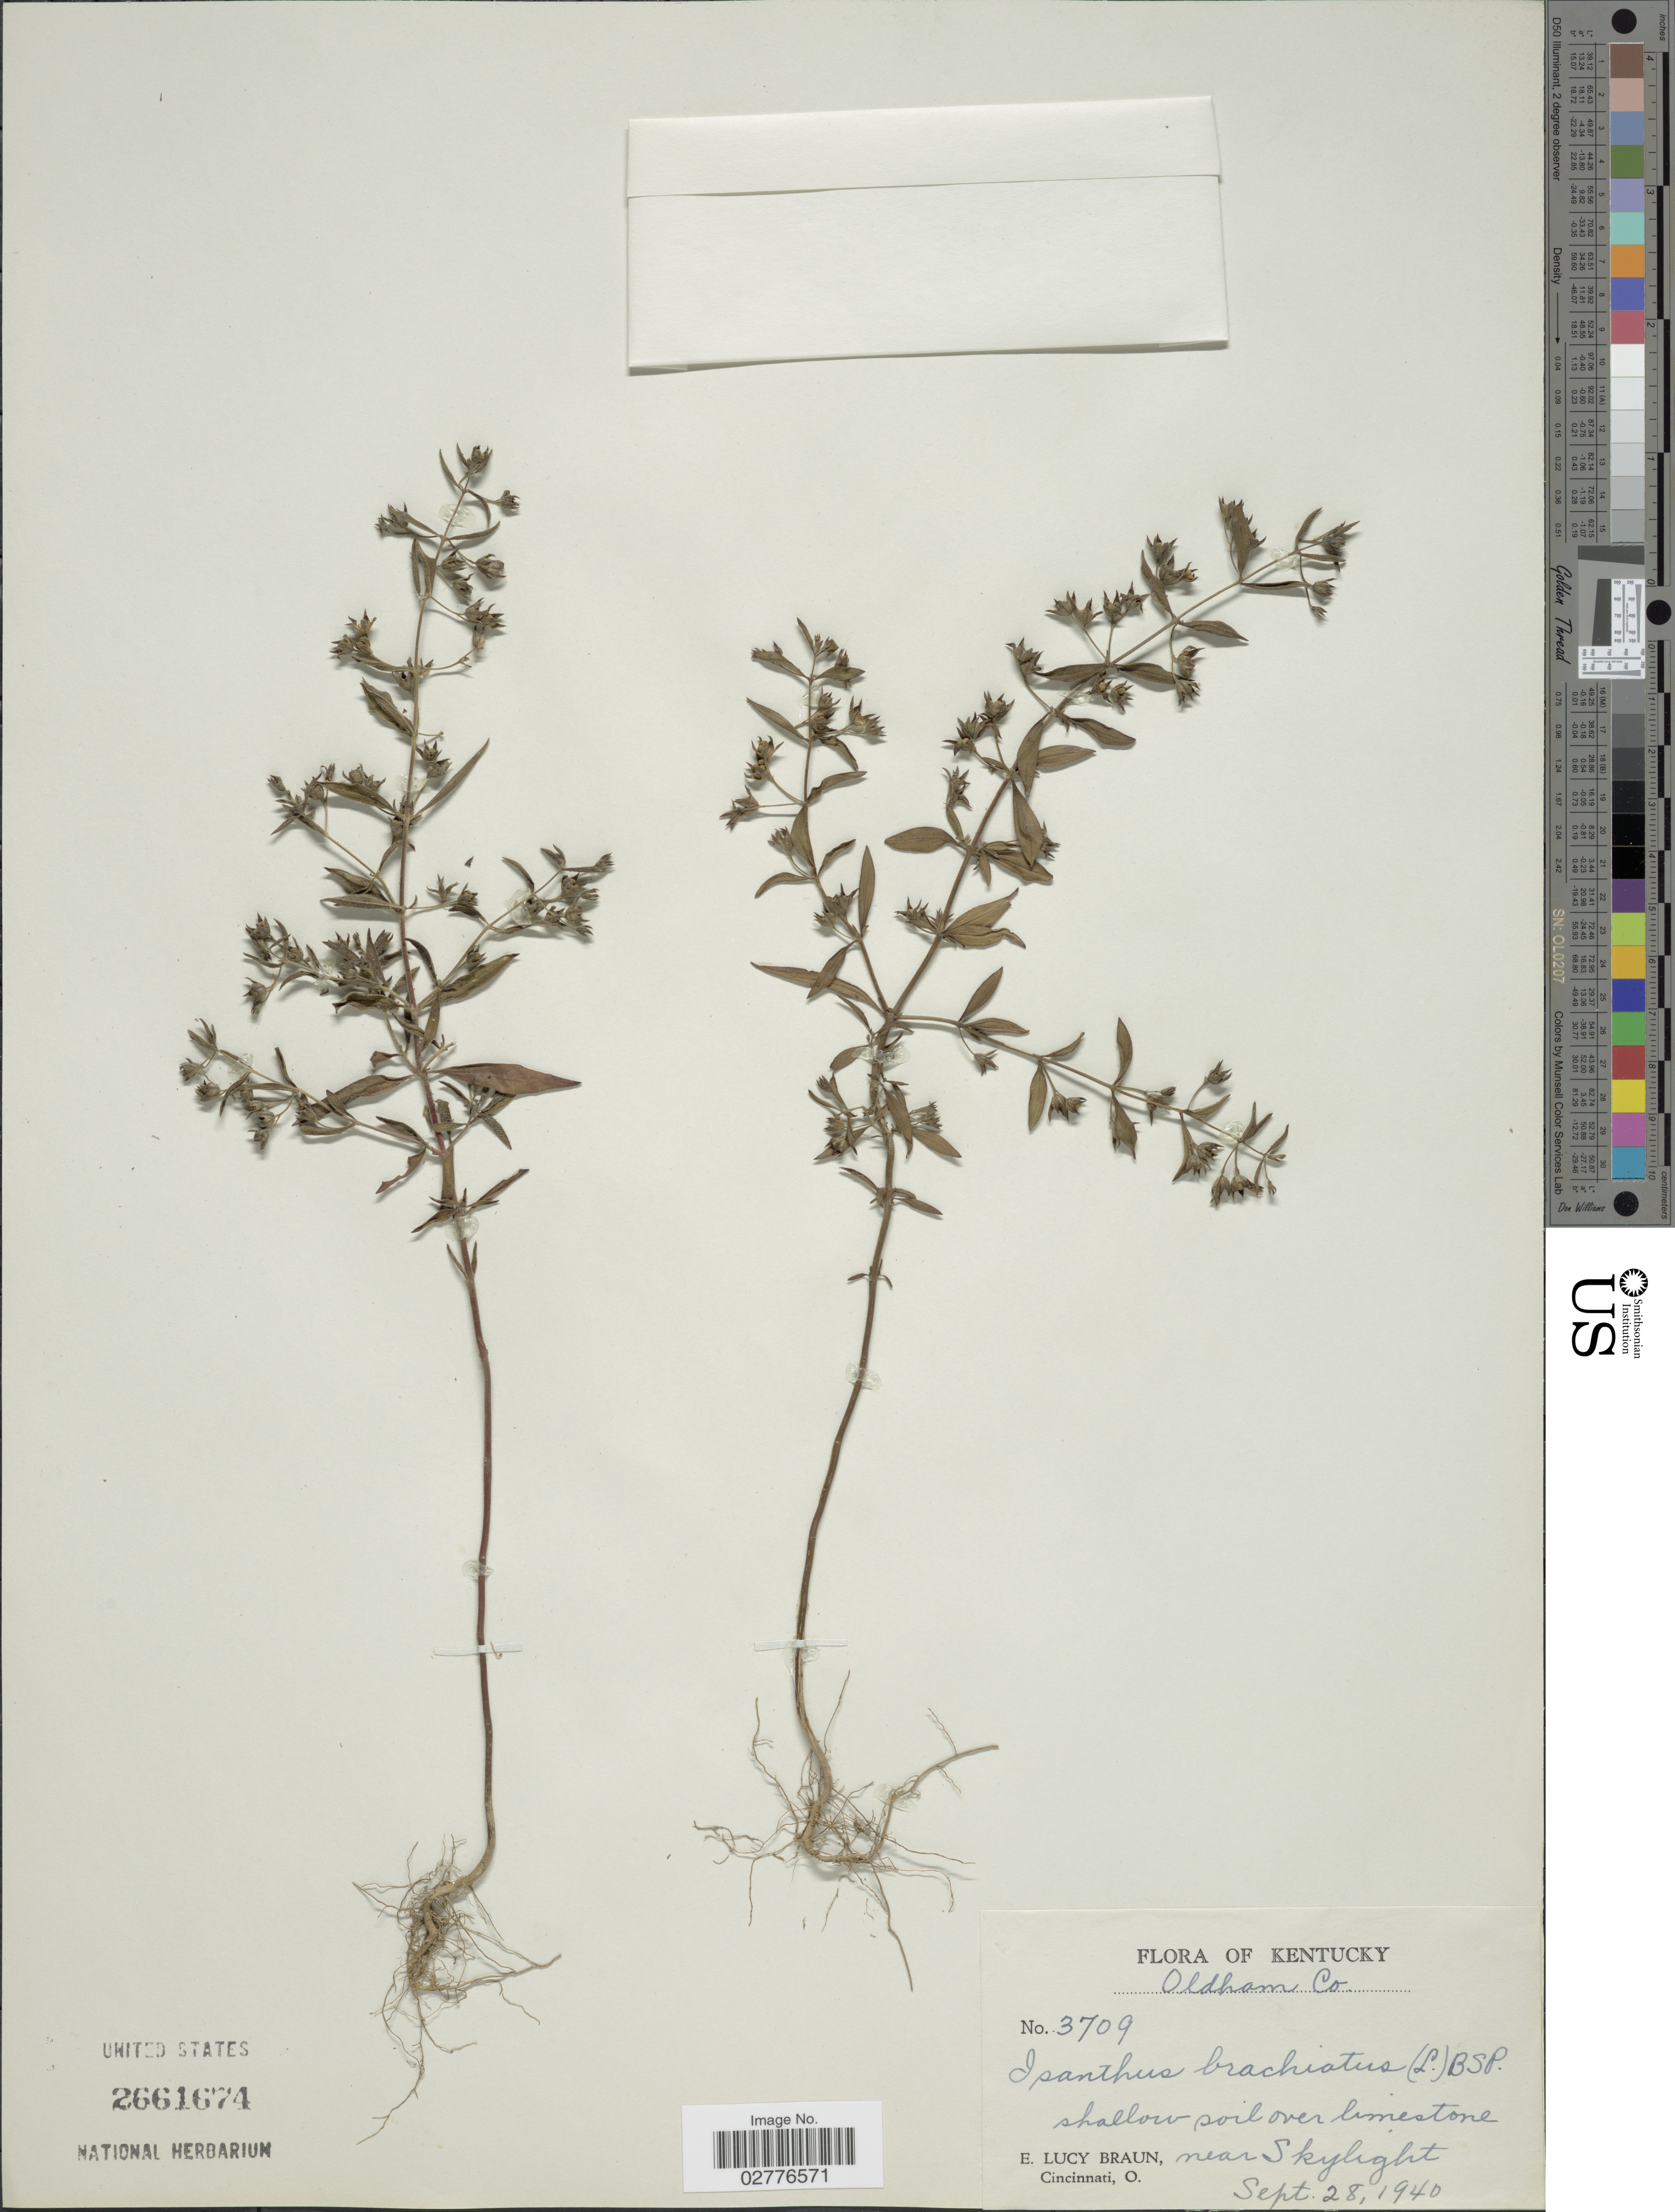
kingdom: Plantae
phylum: Tracheophyta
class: Magnoliopsida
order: Lamiales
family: Lamiaceae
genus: Trichostema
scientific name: Trichostema brachiatum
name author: L.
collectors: E. L. Braun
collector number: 3709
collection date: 1940-09-28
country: United States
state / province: Kentucky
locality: Oldham Co. Shallow soil over limestone near Skylight.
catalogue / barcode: US 2661674